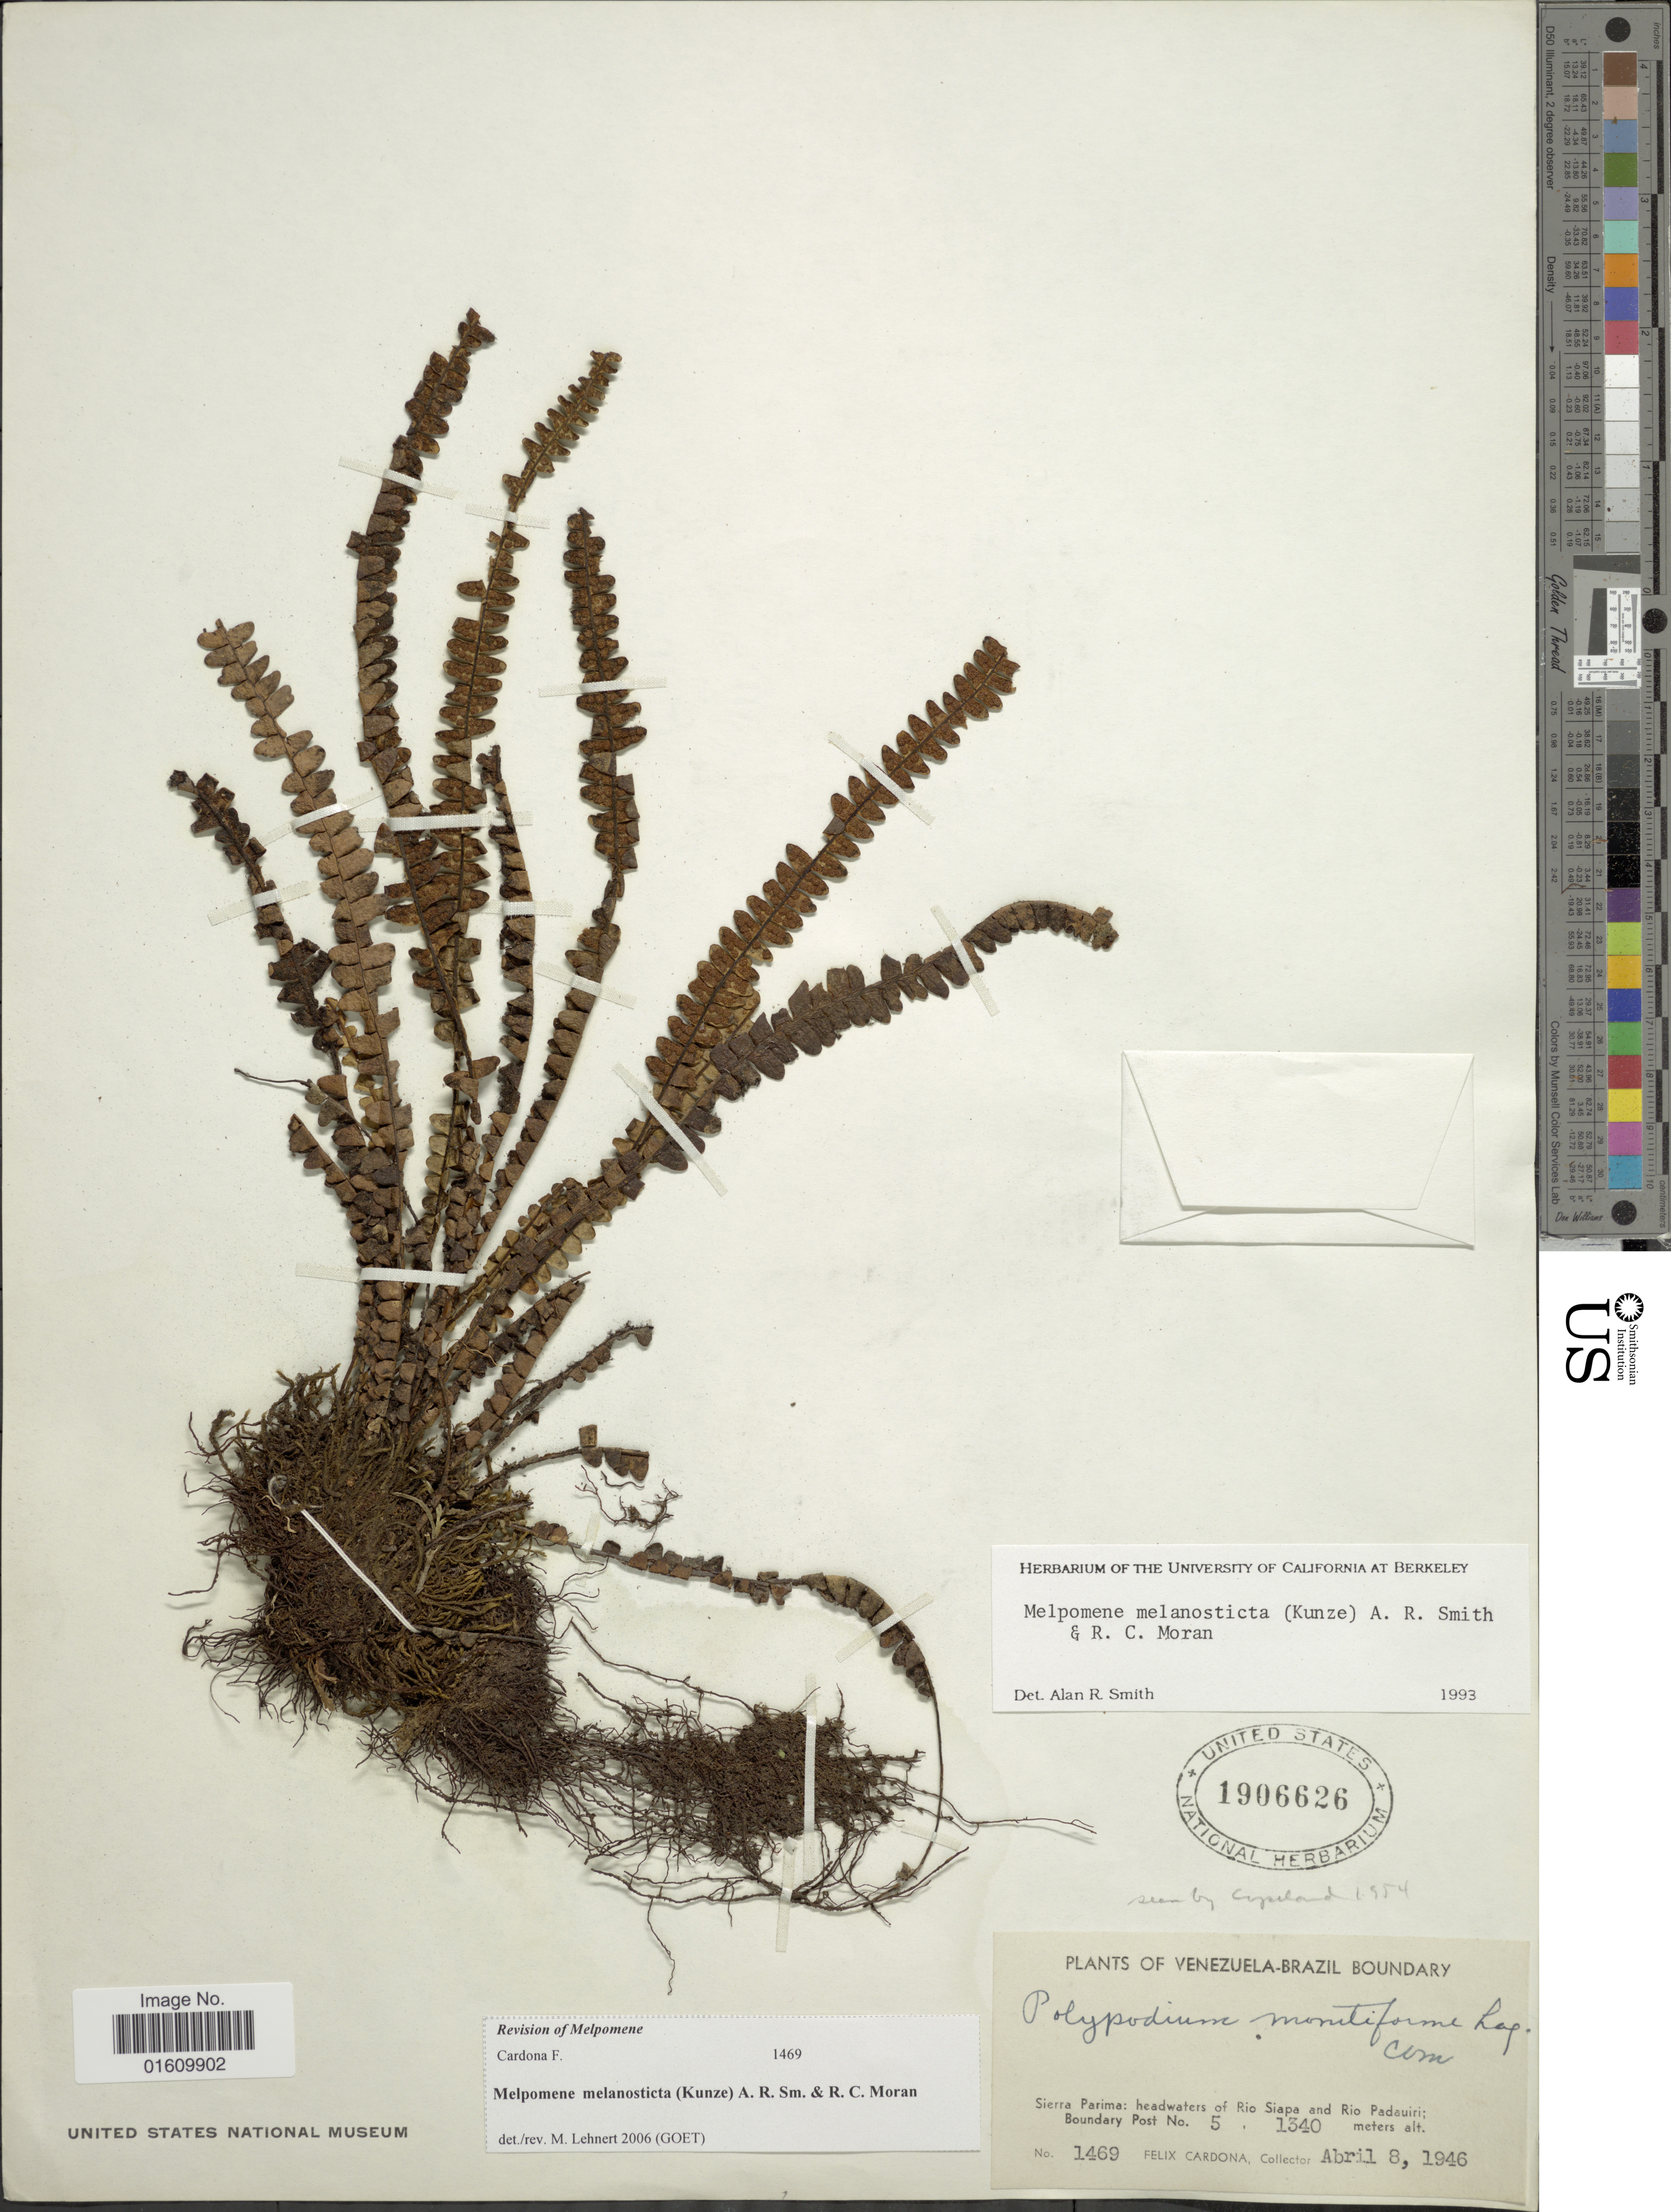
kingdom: Plantae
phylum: Tracheophyta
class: Polypodiopsida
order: Polypodiales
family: Polypodiaceae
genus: Melpomene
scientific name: Melpomene melanosticta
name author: (Kunze) A.R. Sm. & R.C. Moran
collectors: F. Cardona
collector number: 1469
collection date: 1946-04-08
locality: Venezuela - Brazil boundary, Sierra Parima: headwaters of Rio Siapa andRio Padauiri; Boundary Post No 5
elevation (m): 1340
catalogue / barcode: US 1906626